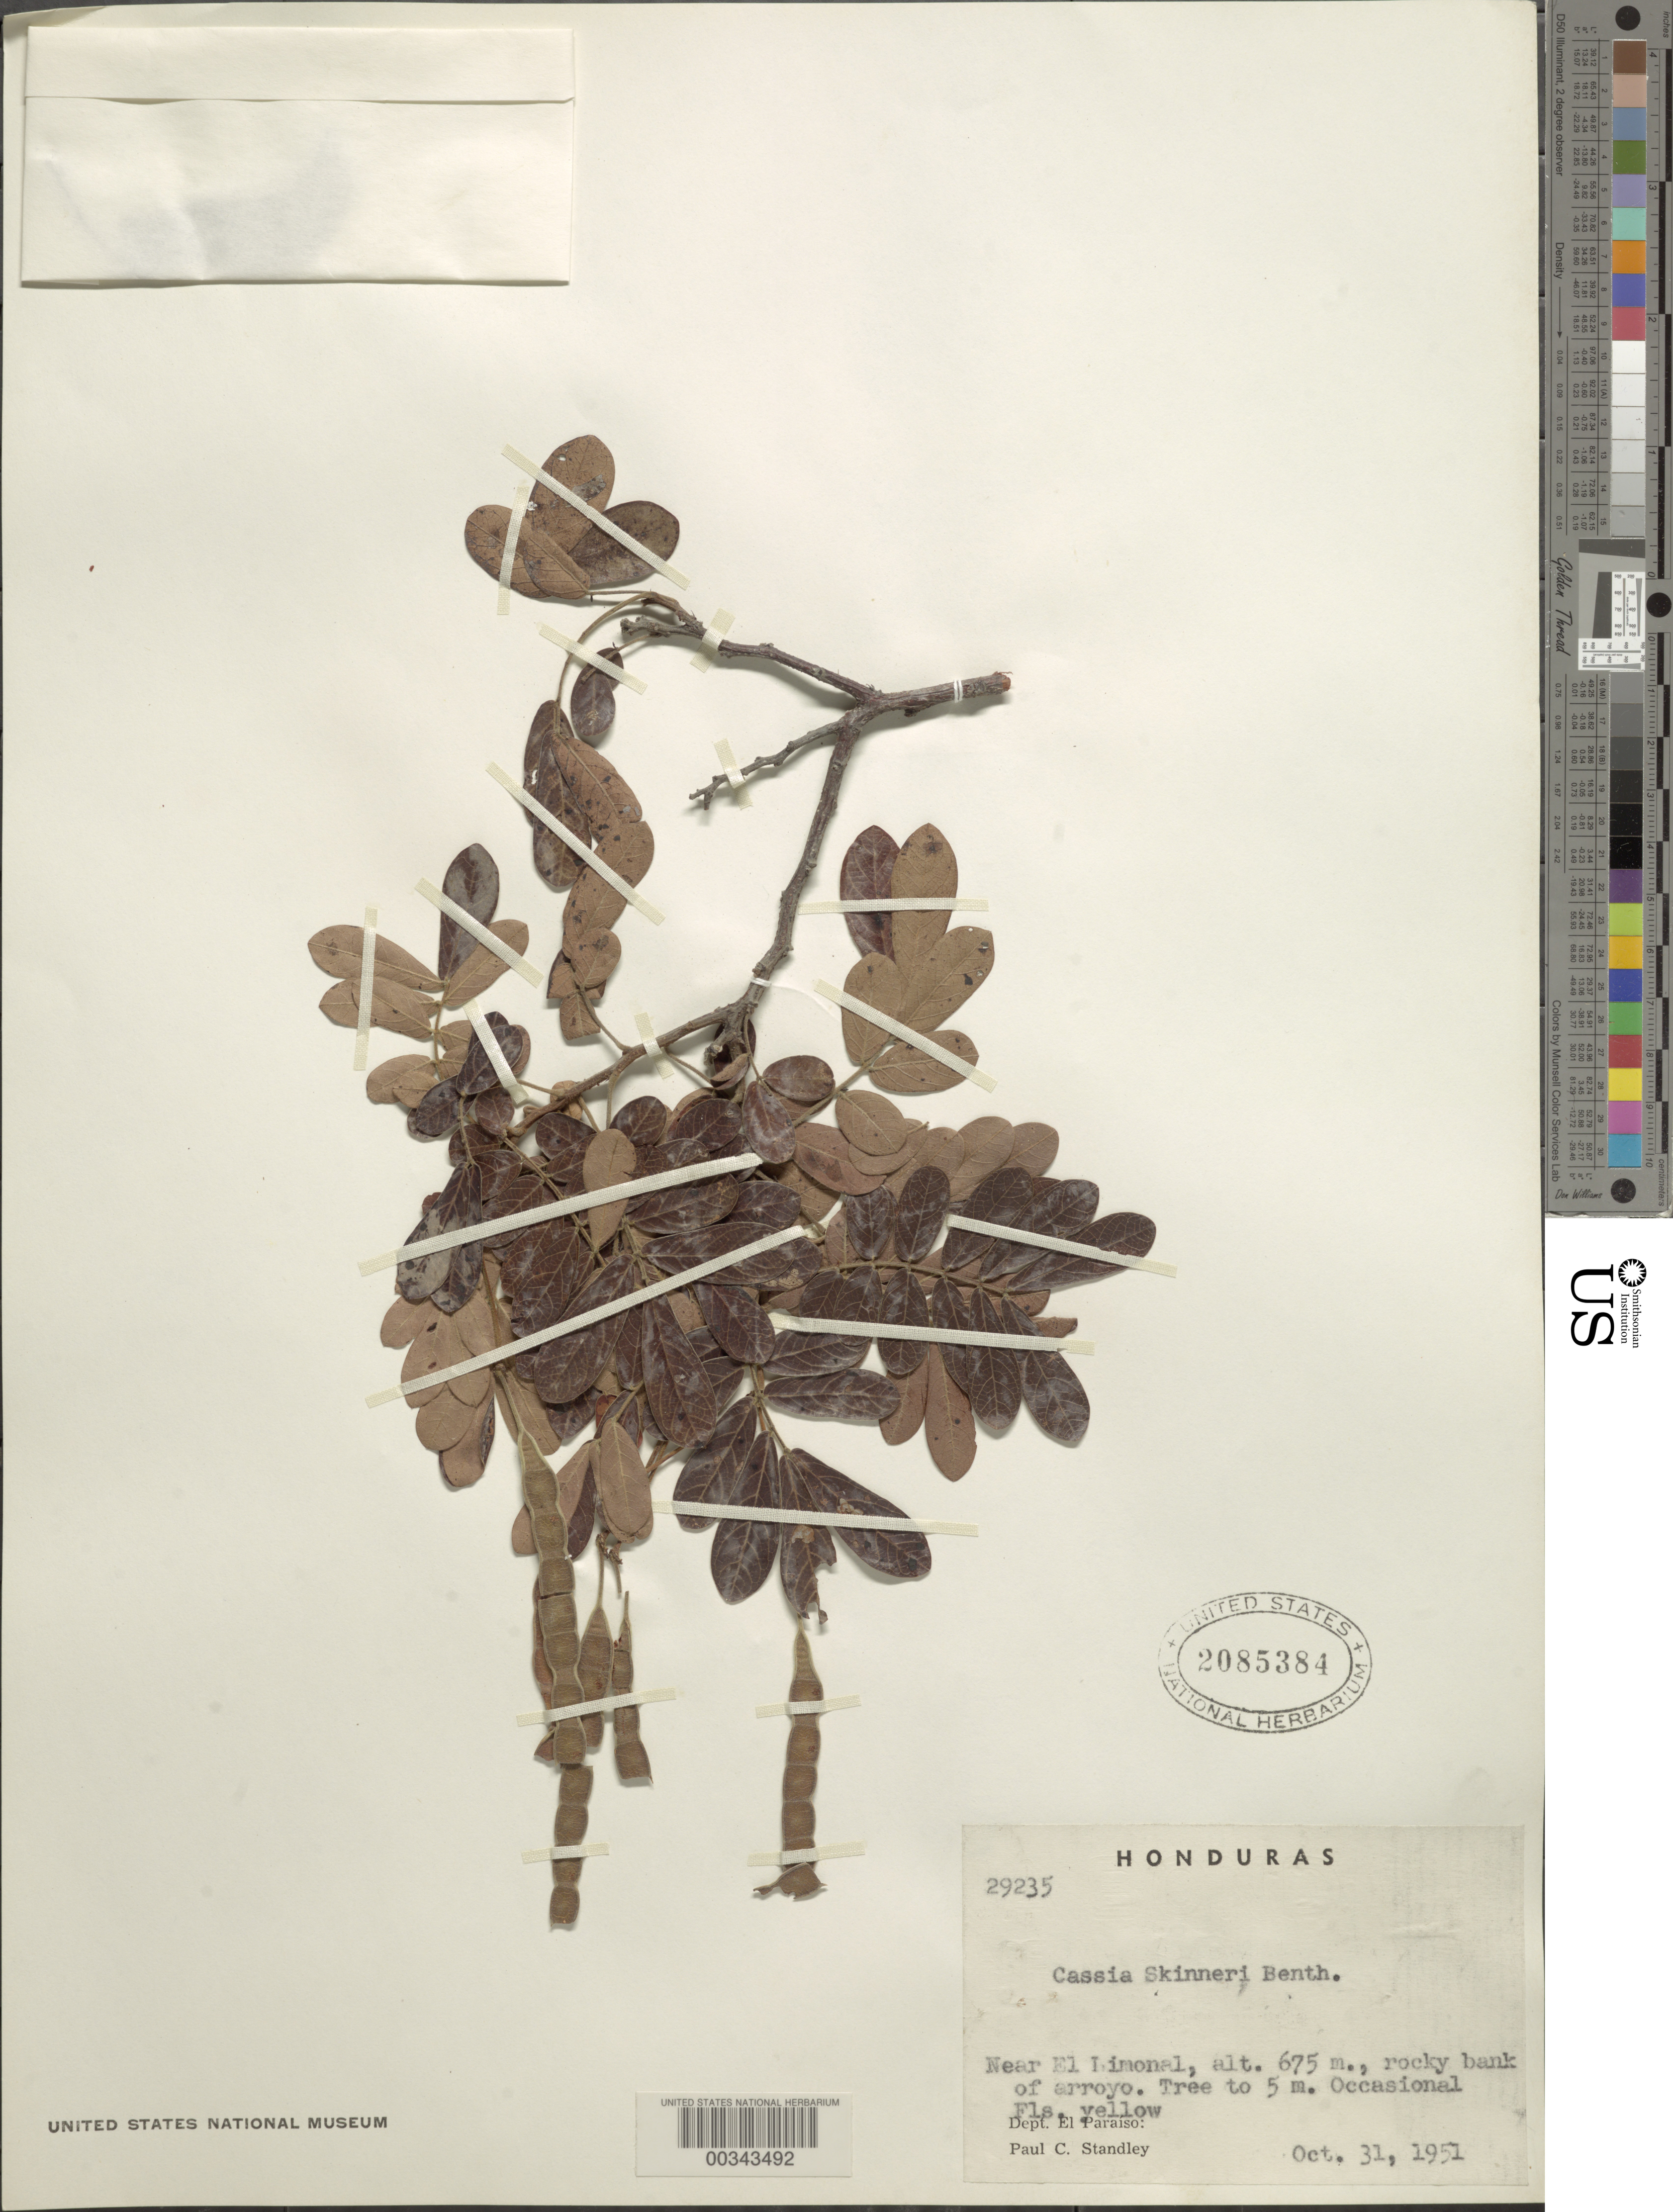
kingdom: Plantae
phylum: Tracheophyta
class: Magnoliopsida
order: Fabales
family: Fabaceae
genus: Senna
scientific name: Senna skinneri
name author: (Benth.) H.S. Irwin & Barneby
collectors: P. C. Standley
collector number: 29235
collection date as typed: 31 Oct 1951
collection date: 1951-10-31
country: Honduras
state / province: El Paraíso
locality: Near Limonal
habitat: Rocky bank of arroyo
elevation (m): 675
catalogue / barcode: US 2085384